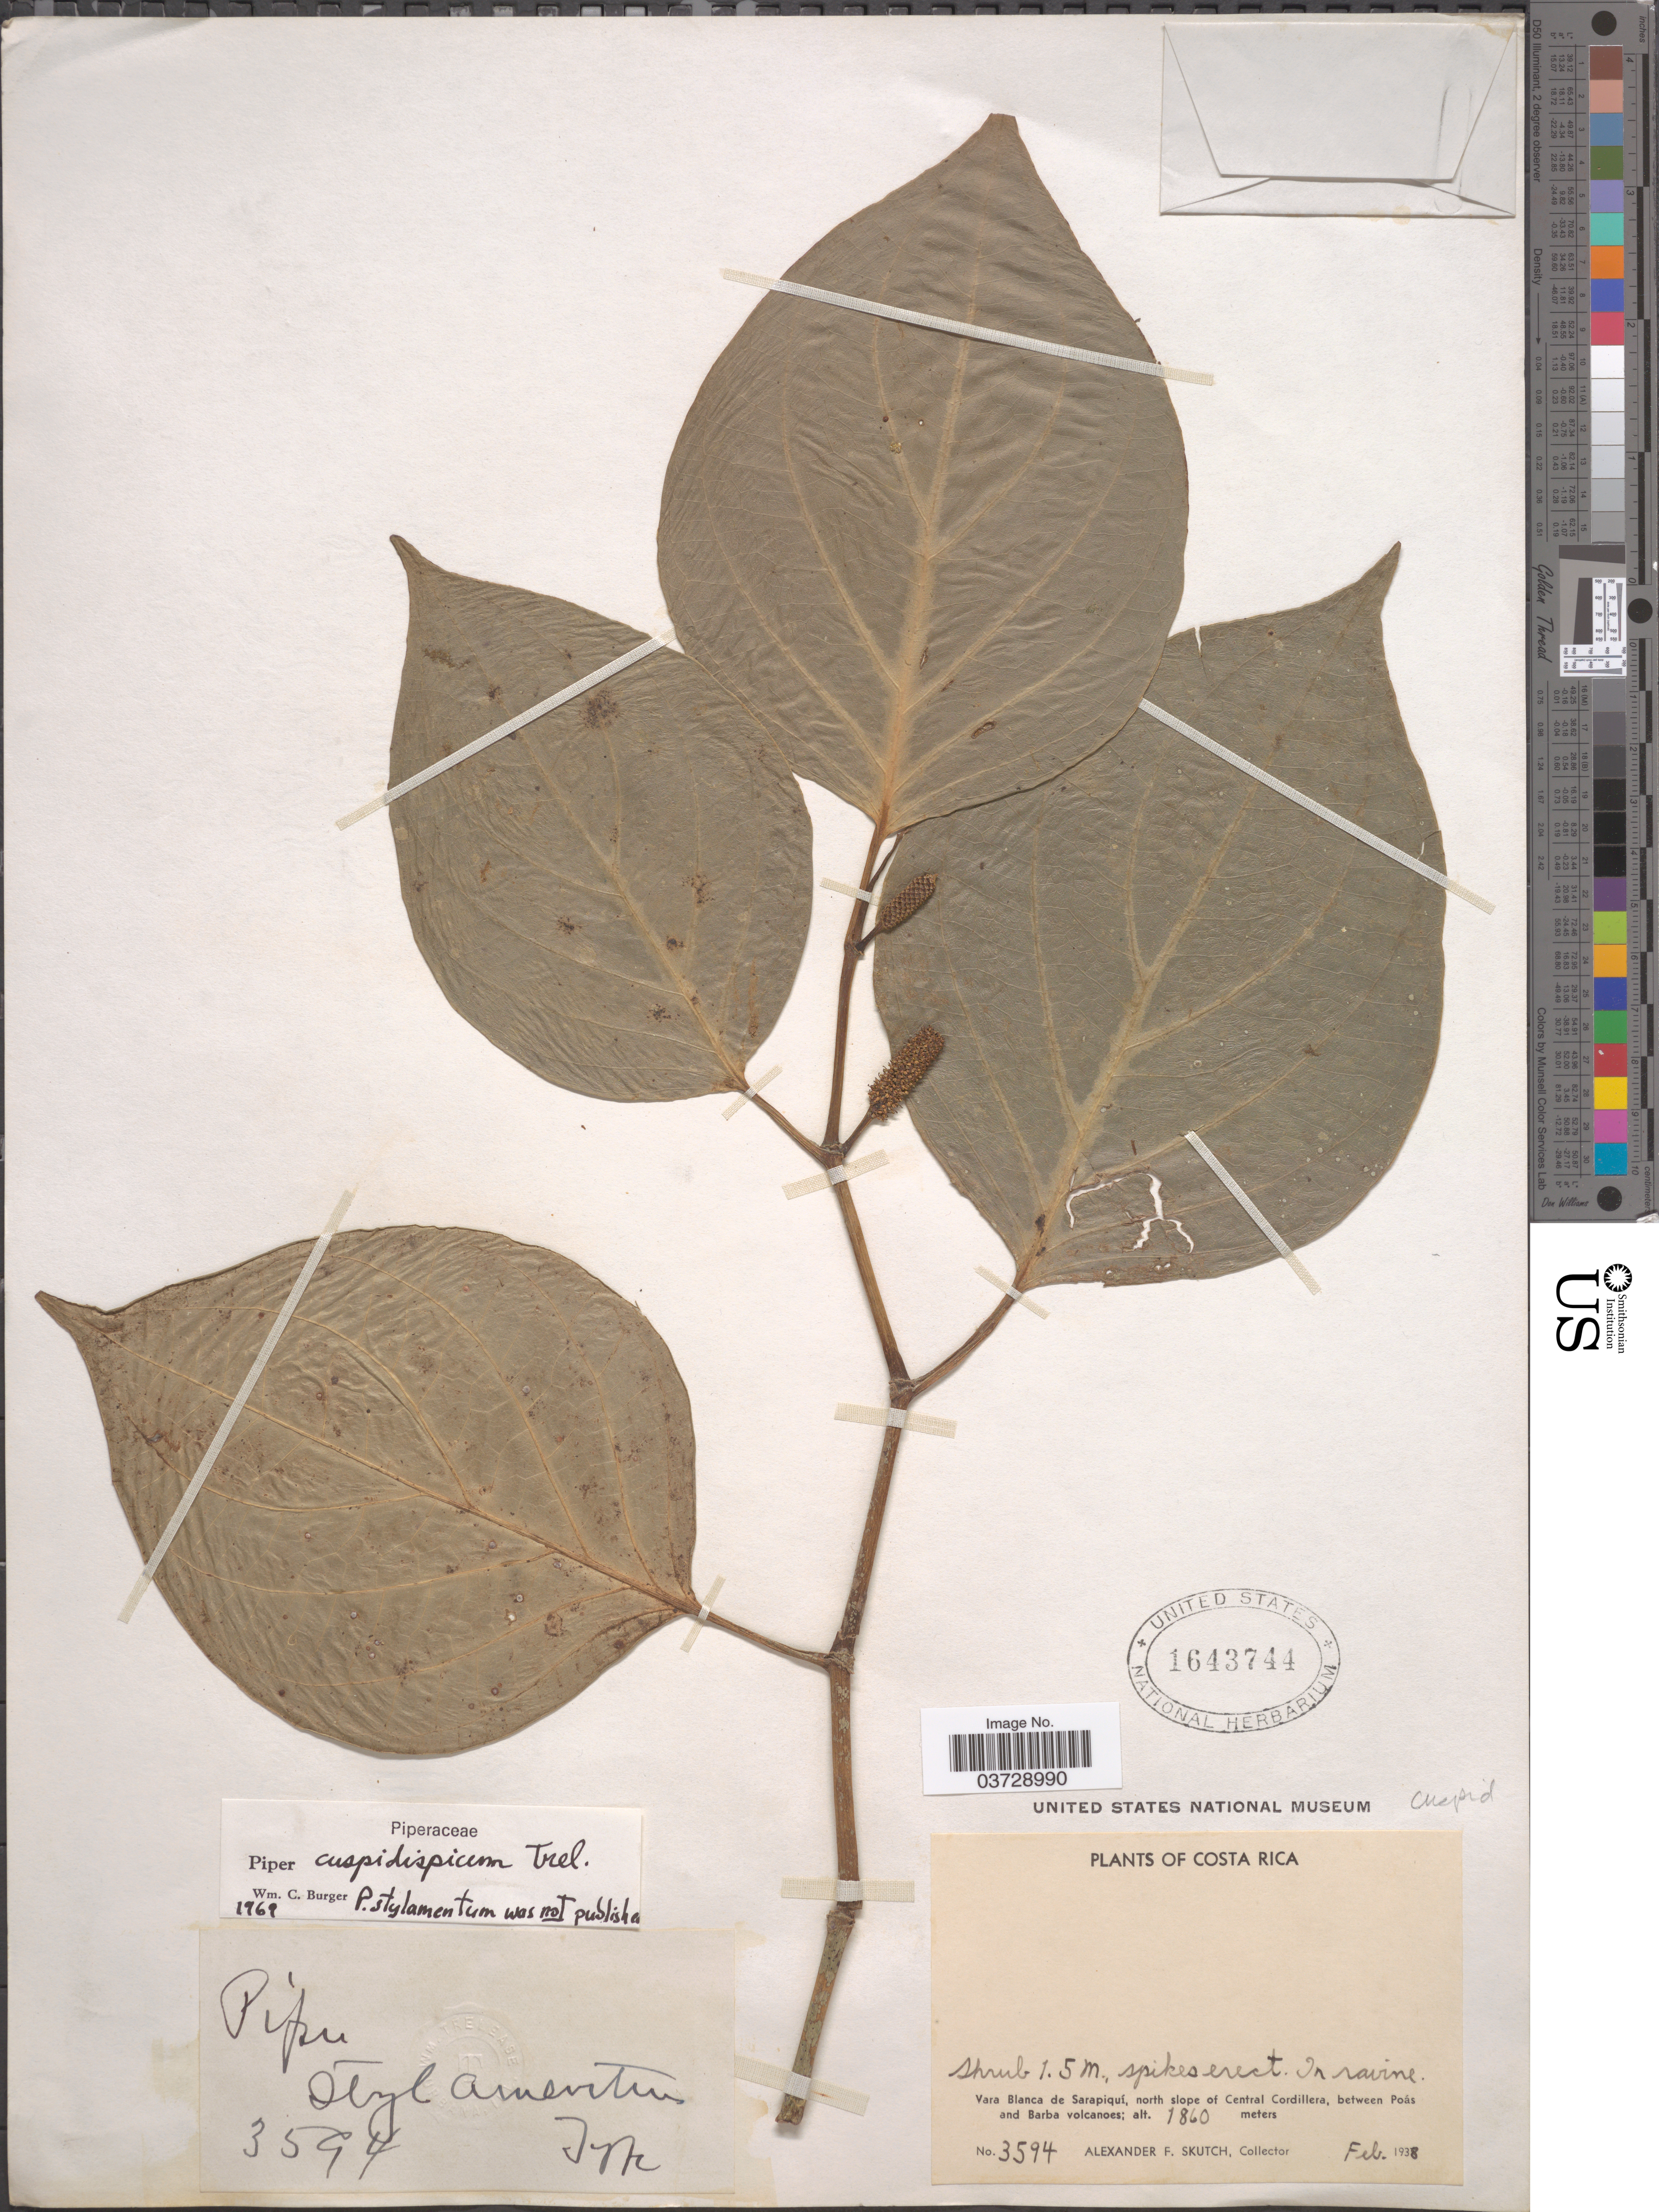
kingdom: Plantae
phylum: Tracheophyta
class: Magnoliopsida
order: Piperales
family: Piperaceae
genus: Piper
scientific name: Piper crassinervium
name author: Kunth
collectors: A. F. Skutch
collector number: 3594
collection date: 1938-02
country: Costa Rica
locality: Vara Blanca de Sarapiquí, north slope of Central Cordillera, between Poás and Barba volcanoes.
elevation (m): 1860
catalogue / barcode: US 1643744